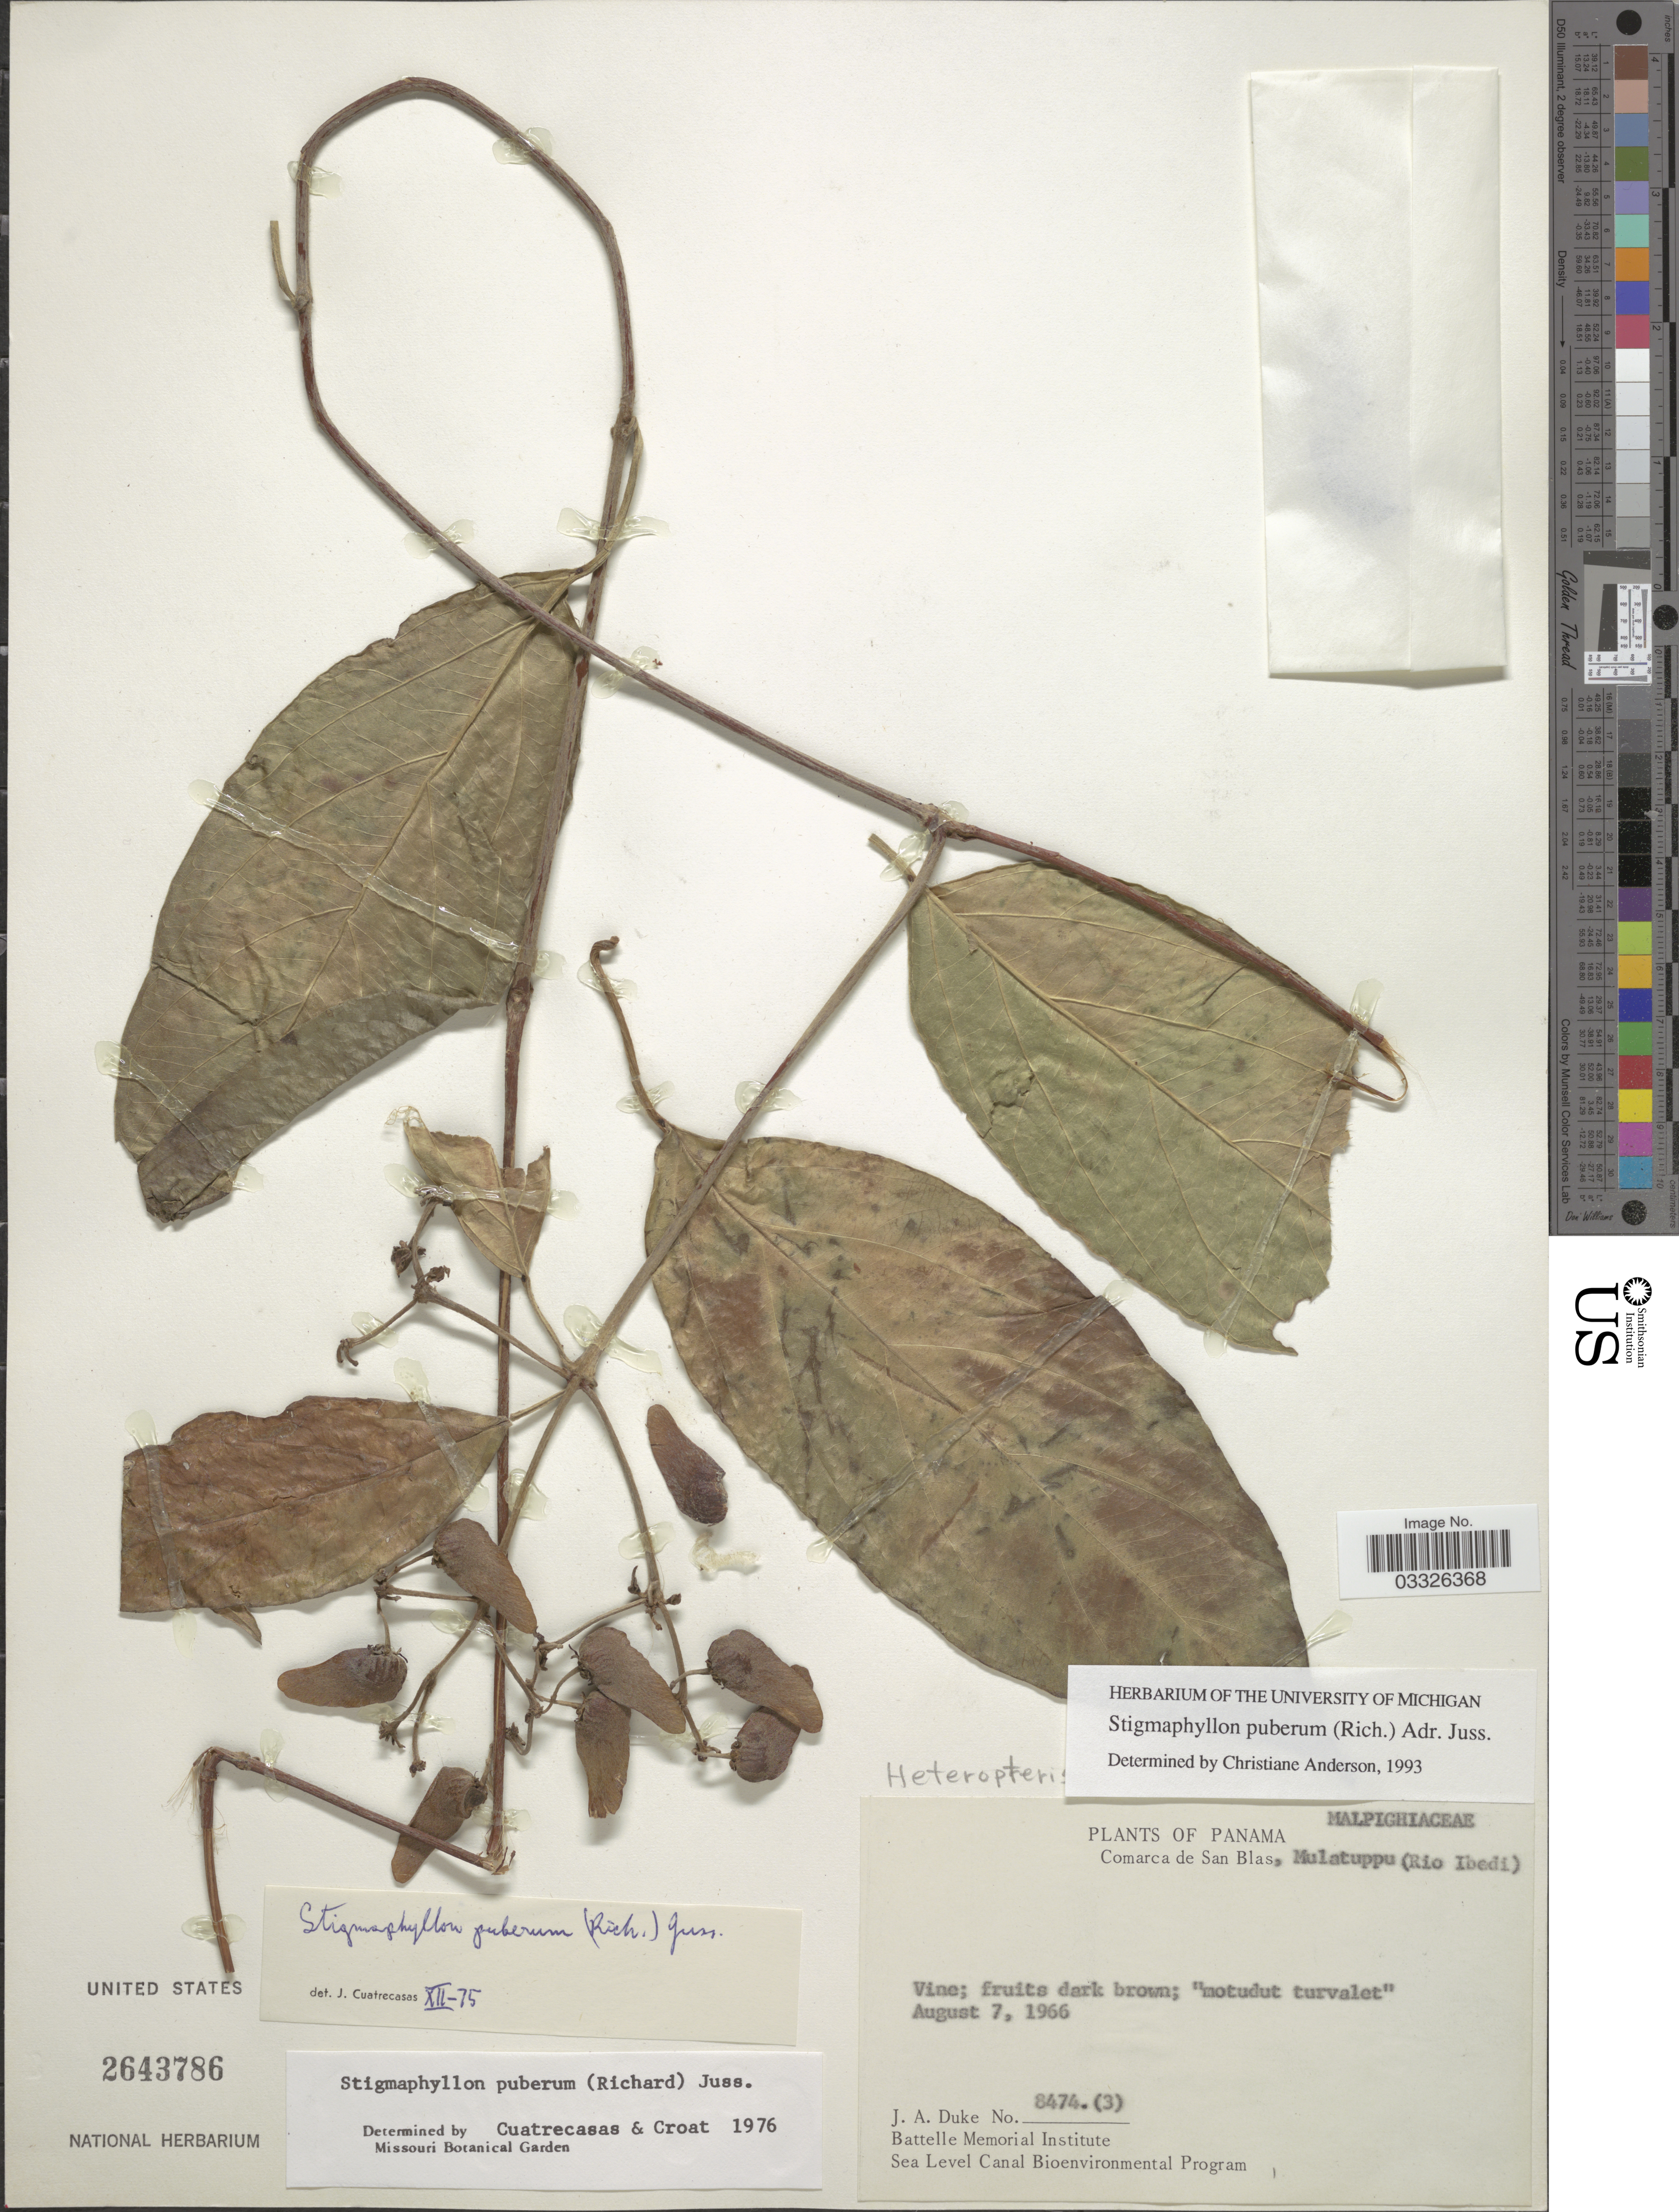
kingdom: Plantae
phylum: Tracheophyta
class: Magnoliopsida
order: Malpighiales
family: Malpighiaceae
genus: Stigmaphyllon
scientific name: Stigmaphyllon puberum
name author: (Rich.) A. Juss.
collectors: J. A. Duke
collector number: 8474(3)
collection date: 1966-08-07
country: Panama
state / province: Kuna Yala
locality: Comarca de San Blas, Mulatuppu (Rio Ibedi).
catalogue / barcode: US 2643786